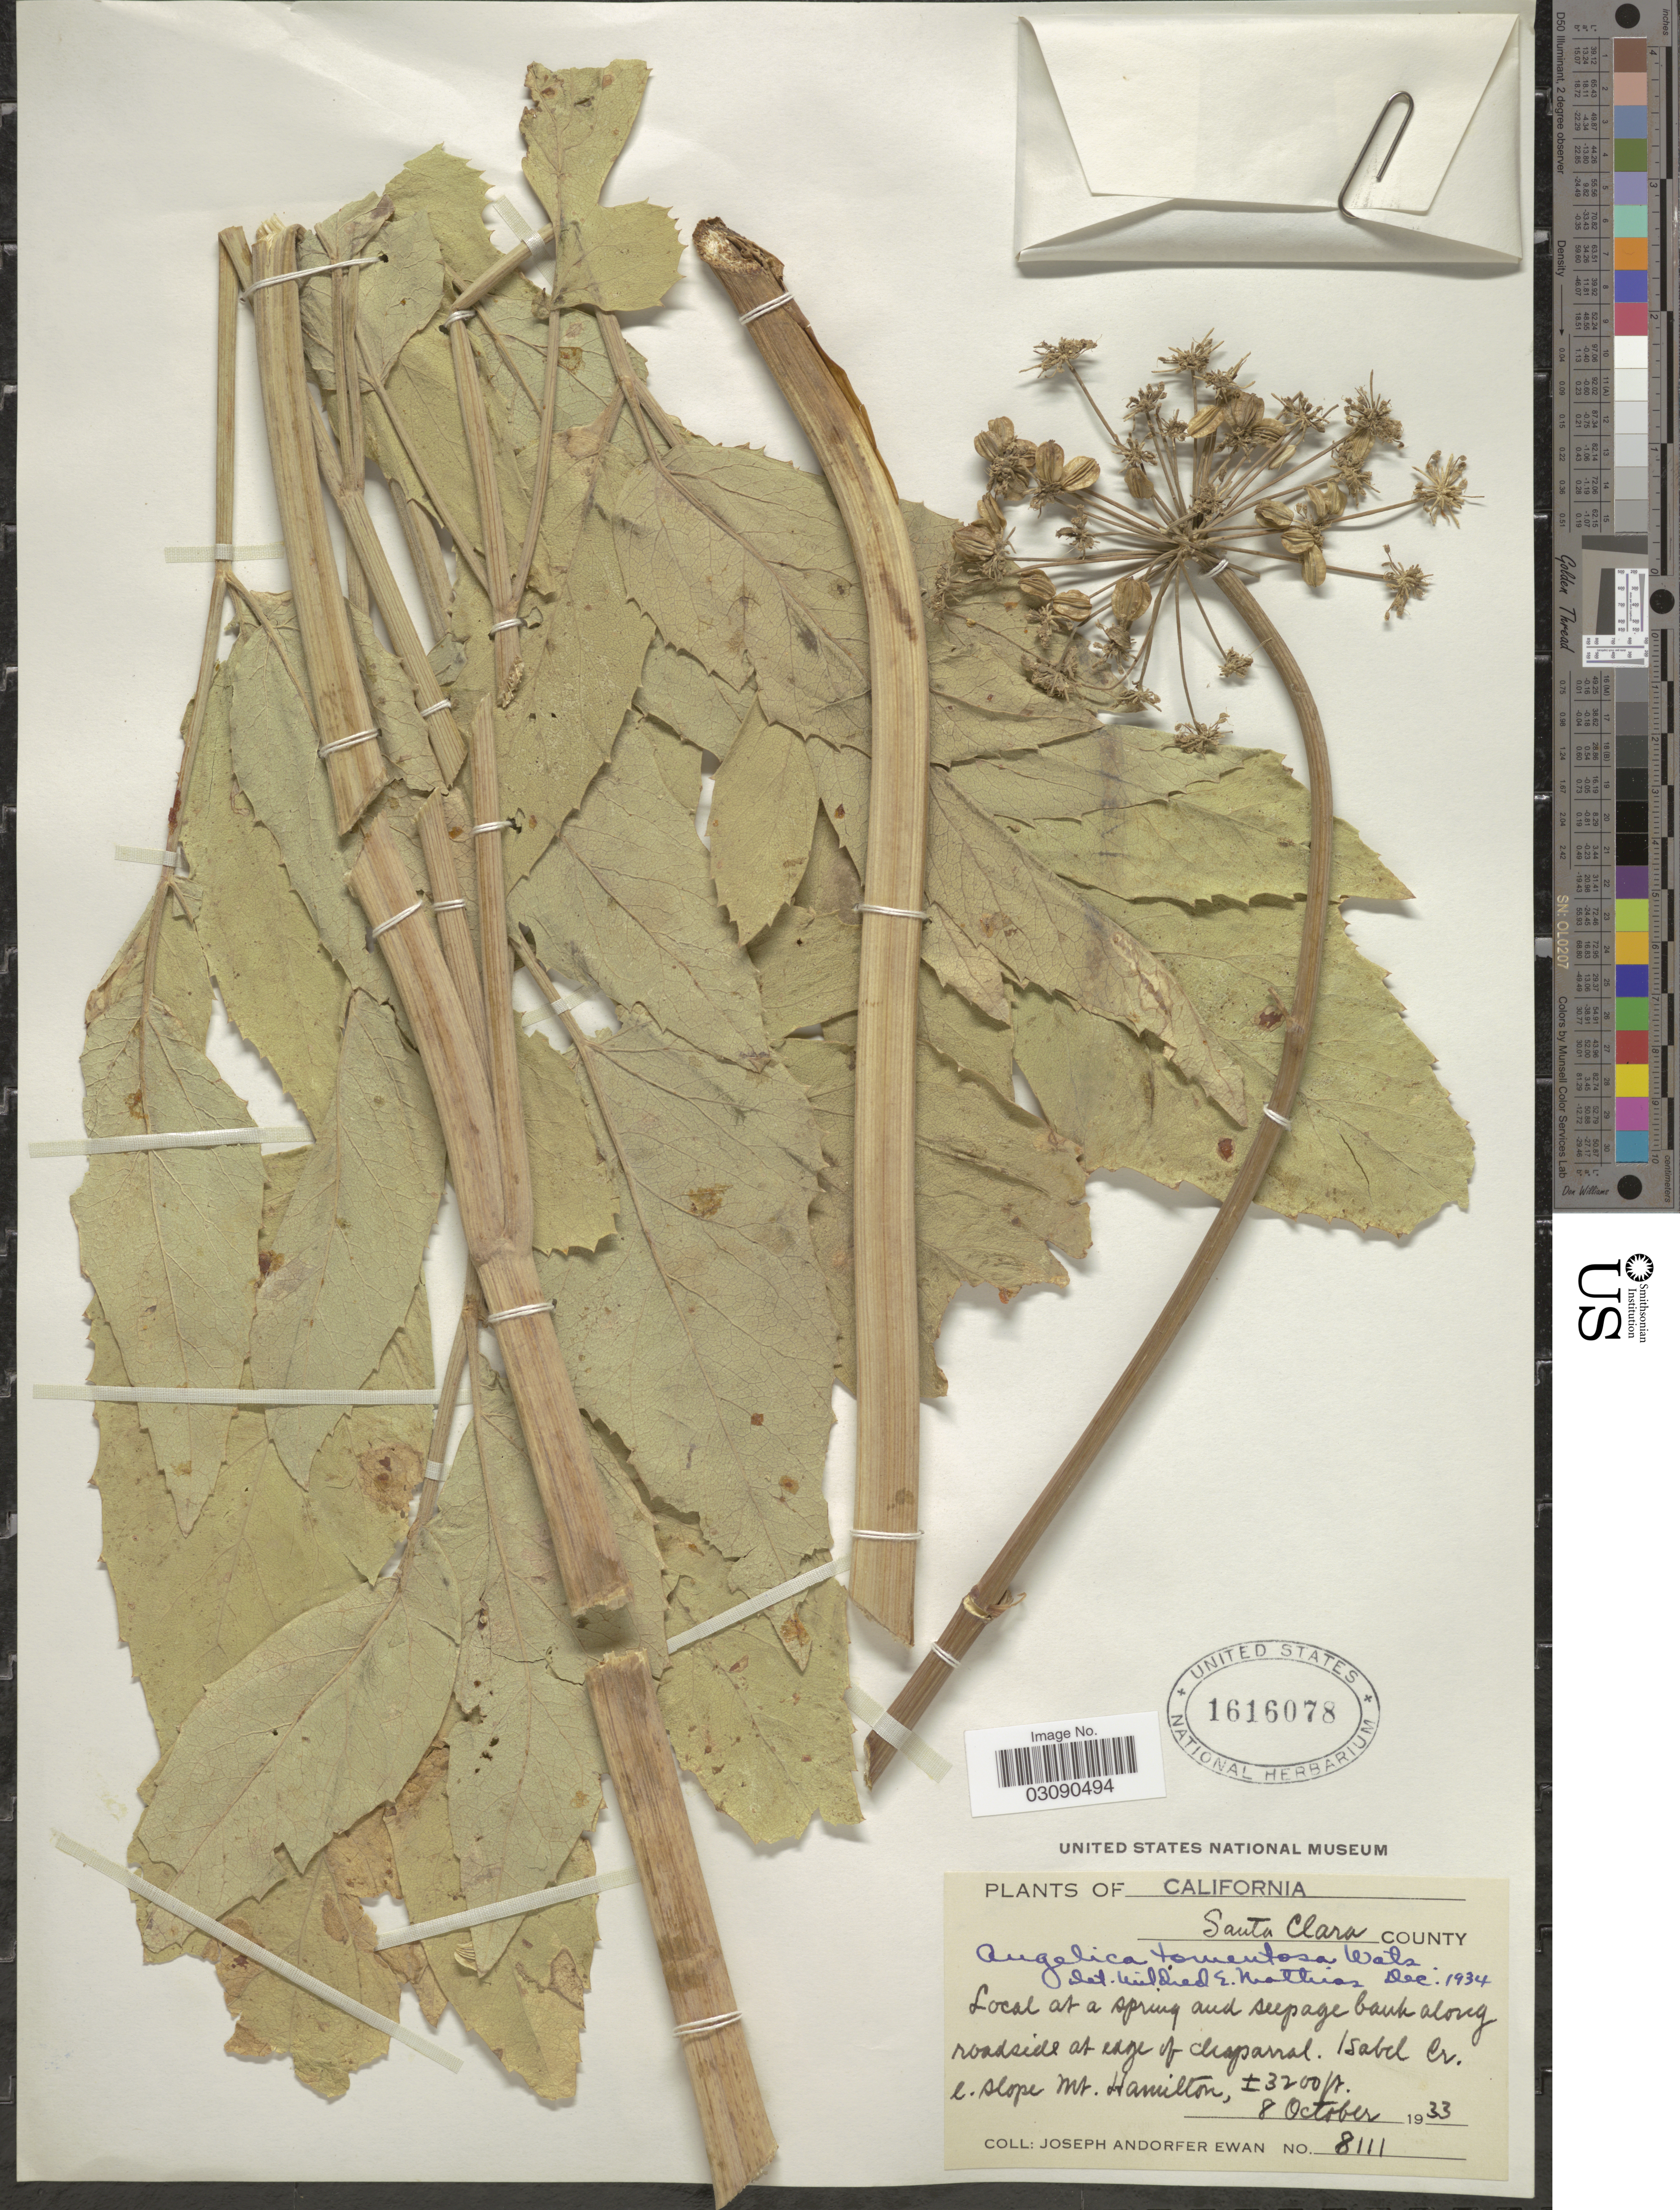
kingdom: Plantae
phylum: Tracheophyta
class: Magnoliopsida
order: Apiales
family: Apiaceae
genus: Angelica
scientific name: Angelica tomentosa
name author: S. Watson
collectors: J. A. Ewan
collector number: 8111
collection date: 1933-10-08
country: United States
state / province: California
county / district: Santa Clara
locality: Santa Clara County. Isabel Cr. e. slope Mt. Hamilton.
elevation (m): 975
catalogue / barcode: US 1616078